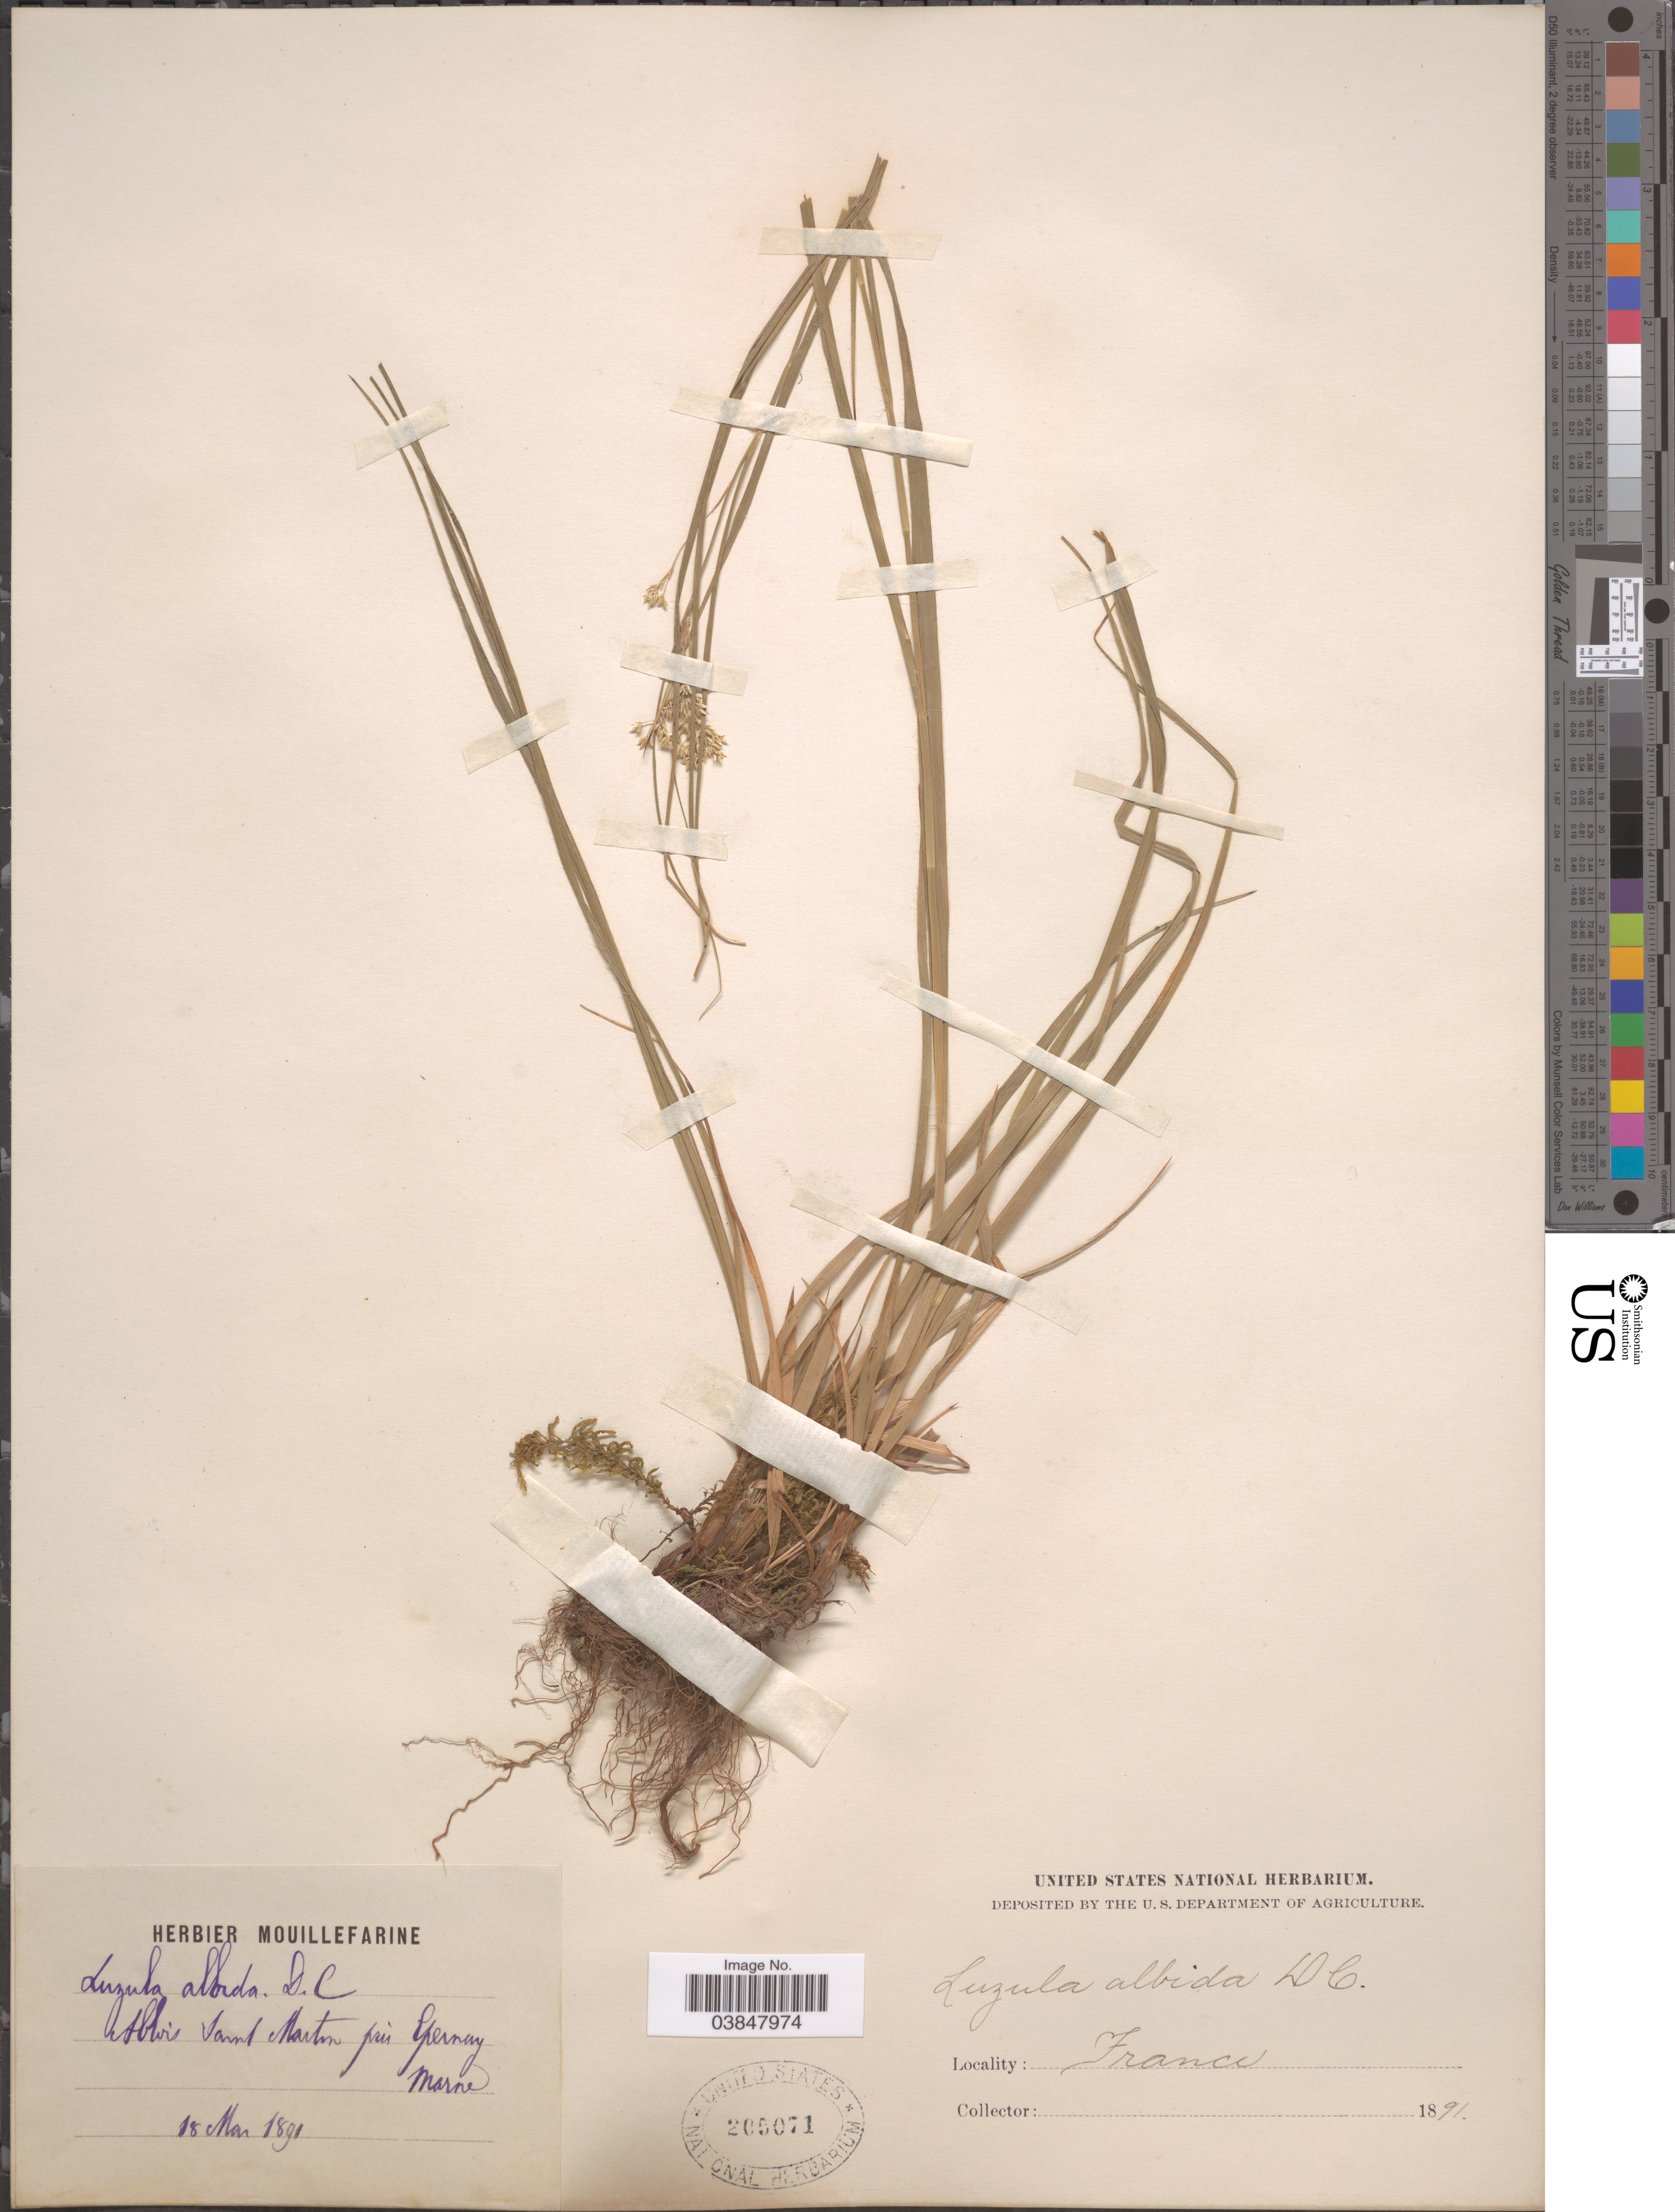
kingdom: Plantae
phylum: Tracheophyta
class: Liliopsida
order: Poales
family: Juncaceae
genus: Luzula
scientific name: Luzula luzuloides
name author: (Lam.) Dandy & Wilmott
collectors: ex herb. Mouillefarine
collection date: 1891-03-18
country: France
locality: Ablis Sant Martin prés Epernay. Marne.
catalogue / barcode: US 205071